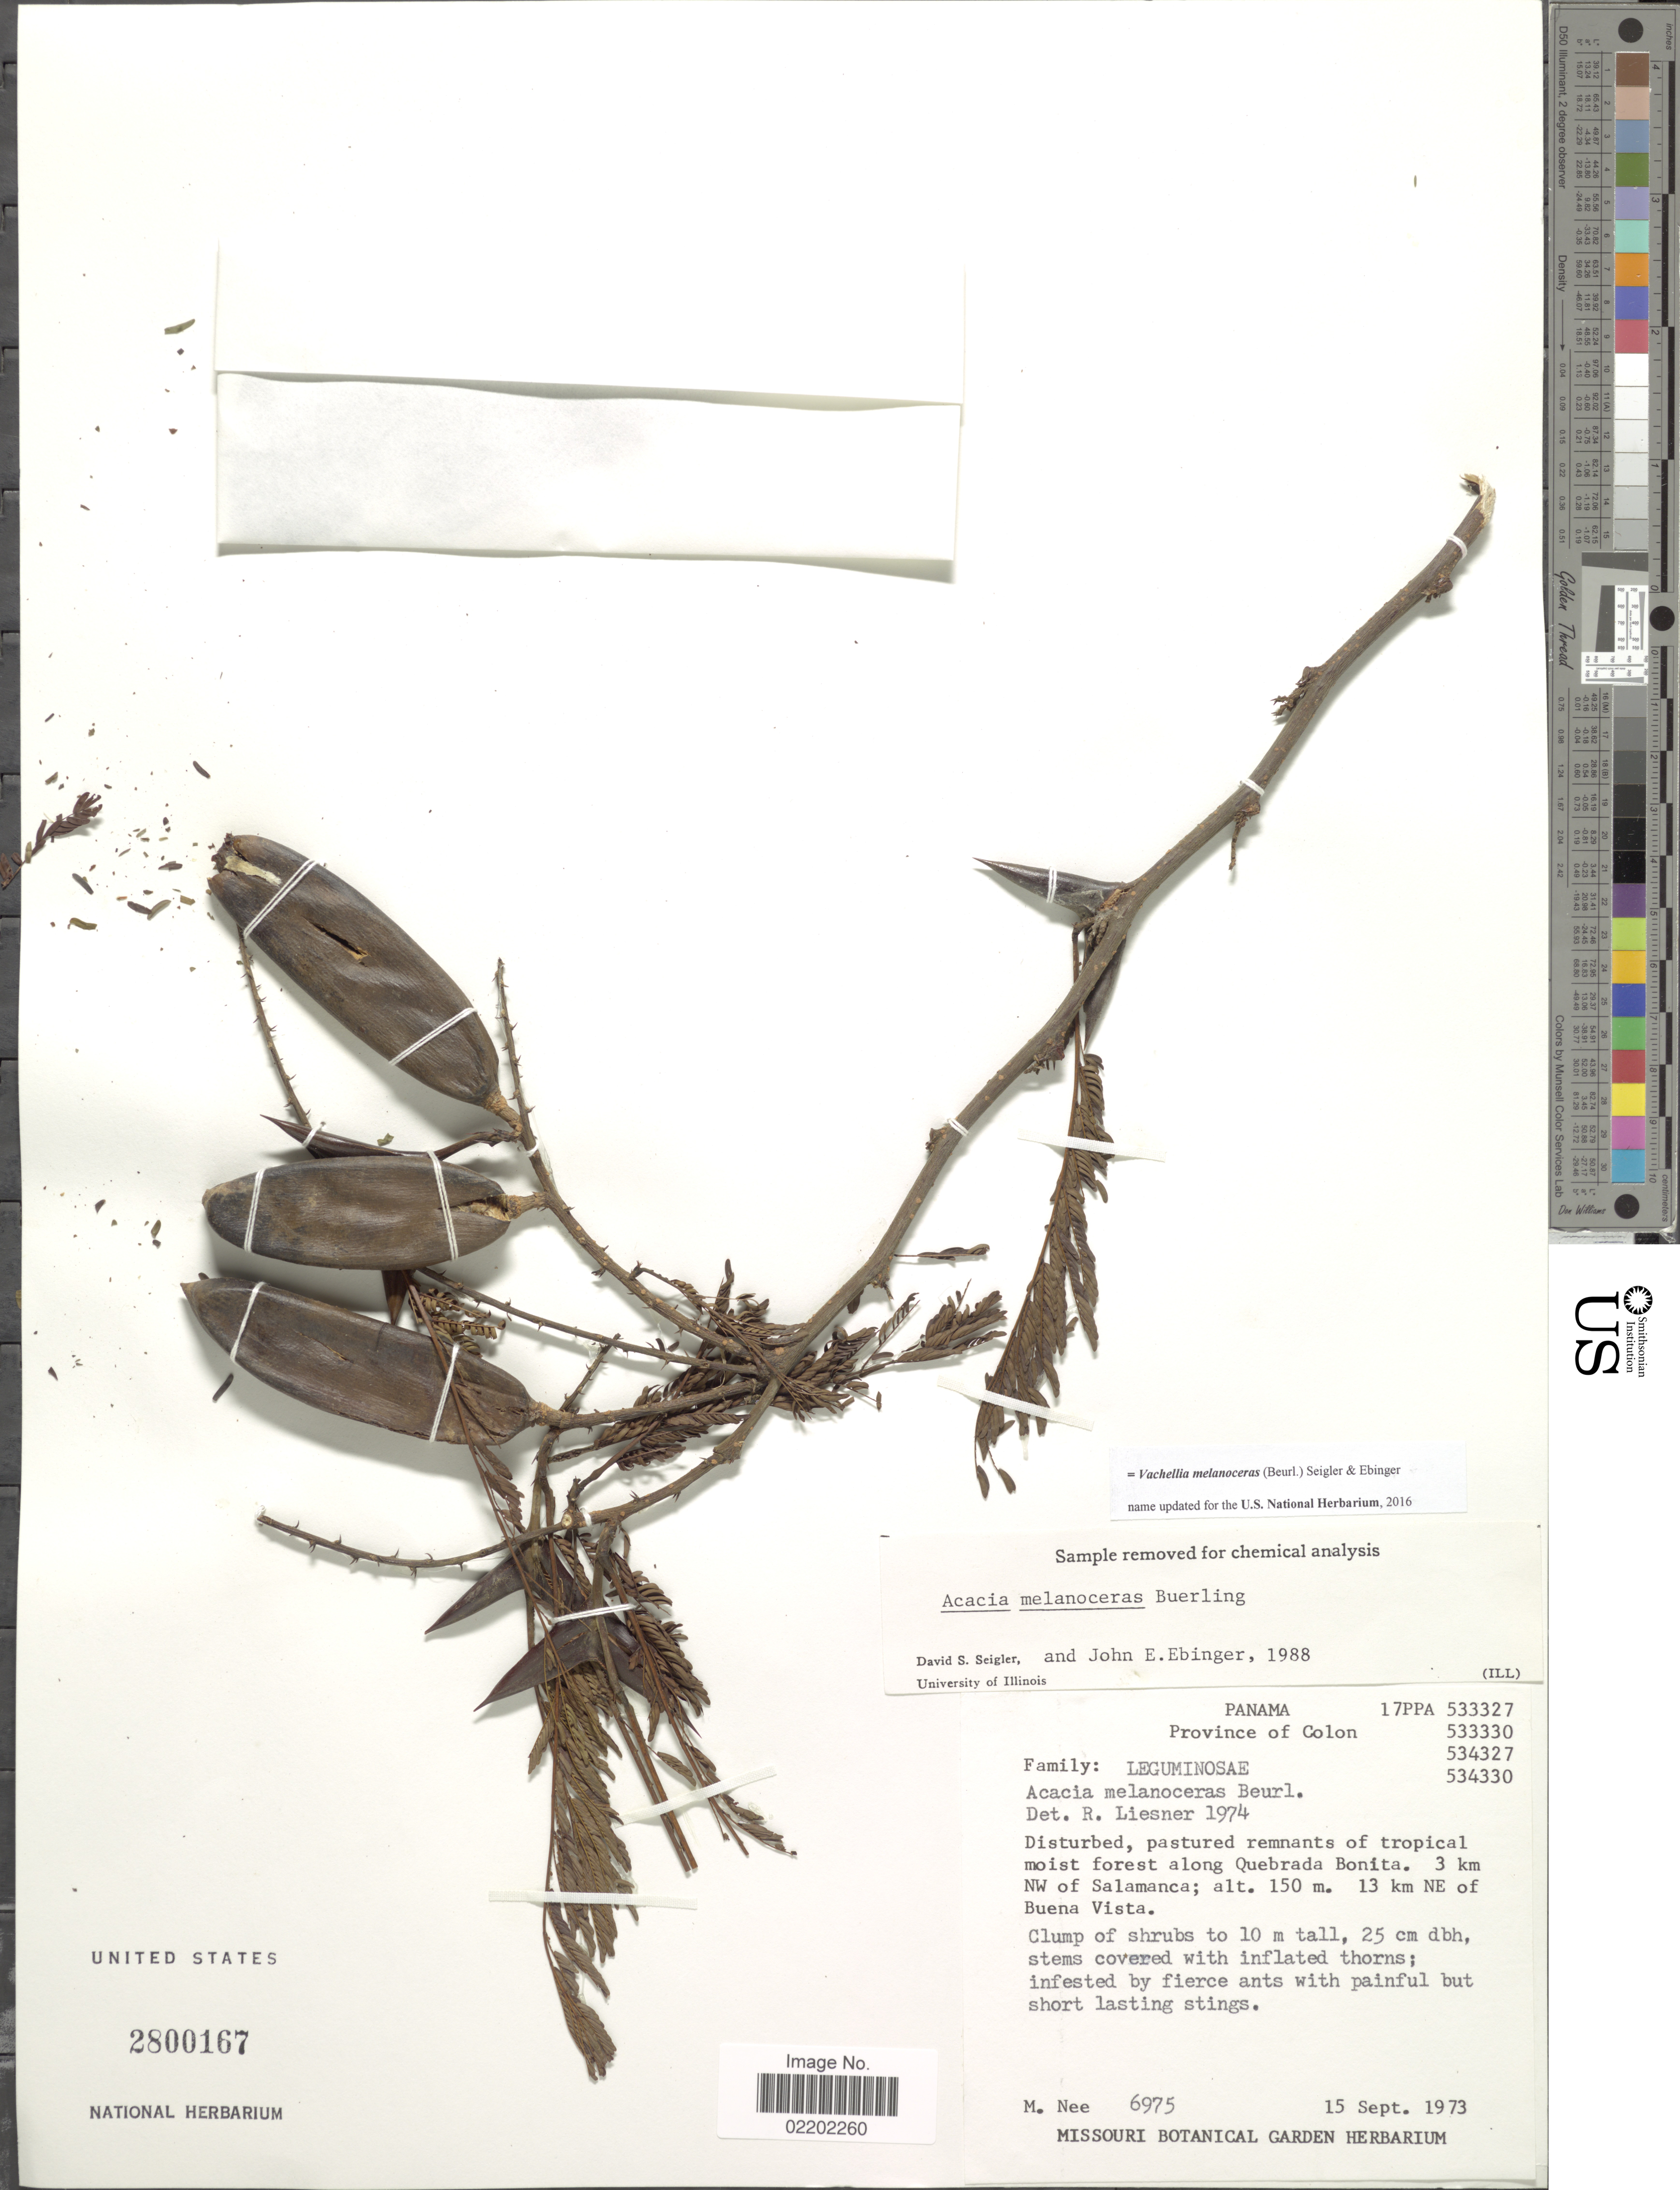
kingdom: Plantae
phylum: Tracheophyta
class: Magnoliopsida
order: Fabales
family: Fabaceae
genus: Vachellia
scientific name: Vachellia melanoceras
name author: (Beurl.) Seigler & Ebinger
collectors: M. Nee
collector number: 6975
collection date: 1973-09-15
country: Panama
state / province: Colón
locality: Disturbed, pastured remnants of tropical moist forest along Quebrada Bonita. 3 km NW of Salamanca. 13 km NE of Buena Vista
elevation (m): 150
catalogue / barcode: US 2800167